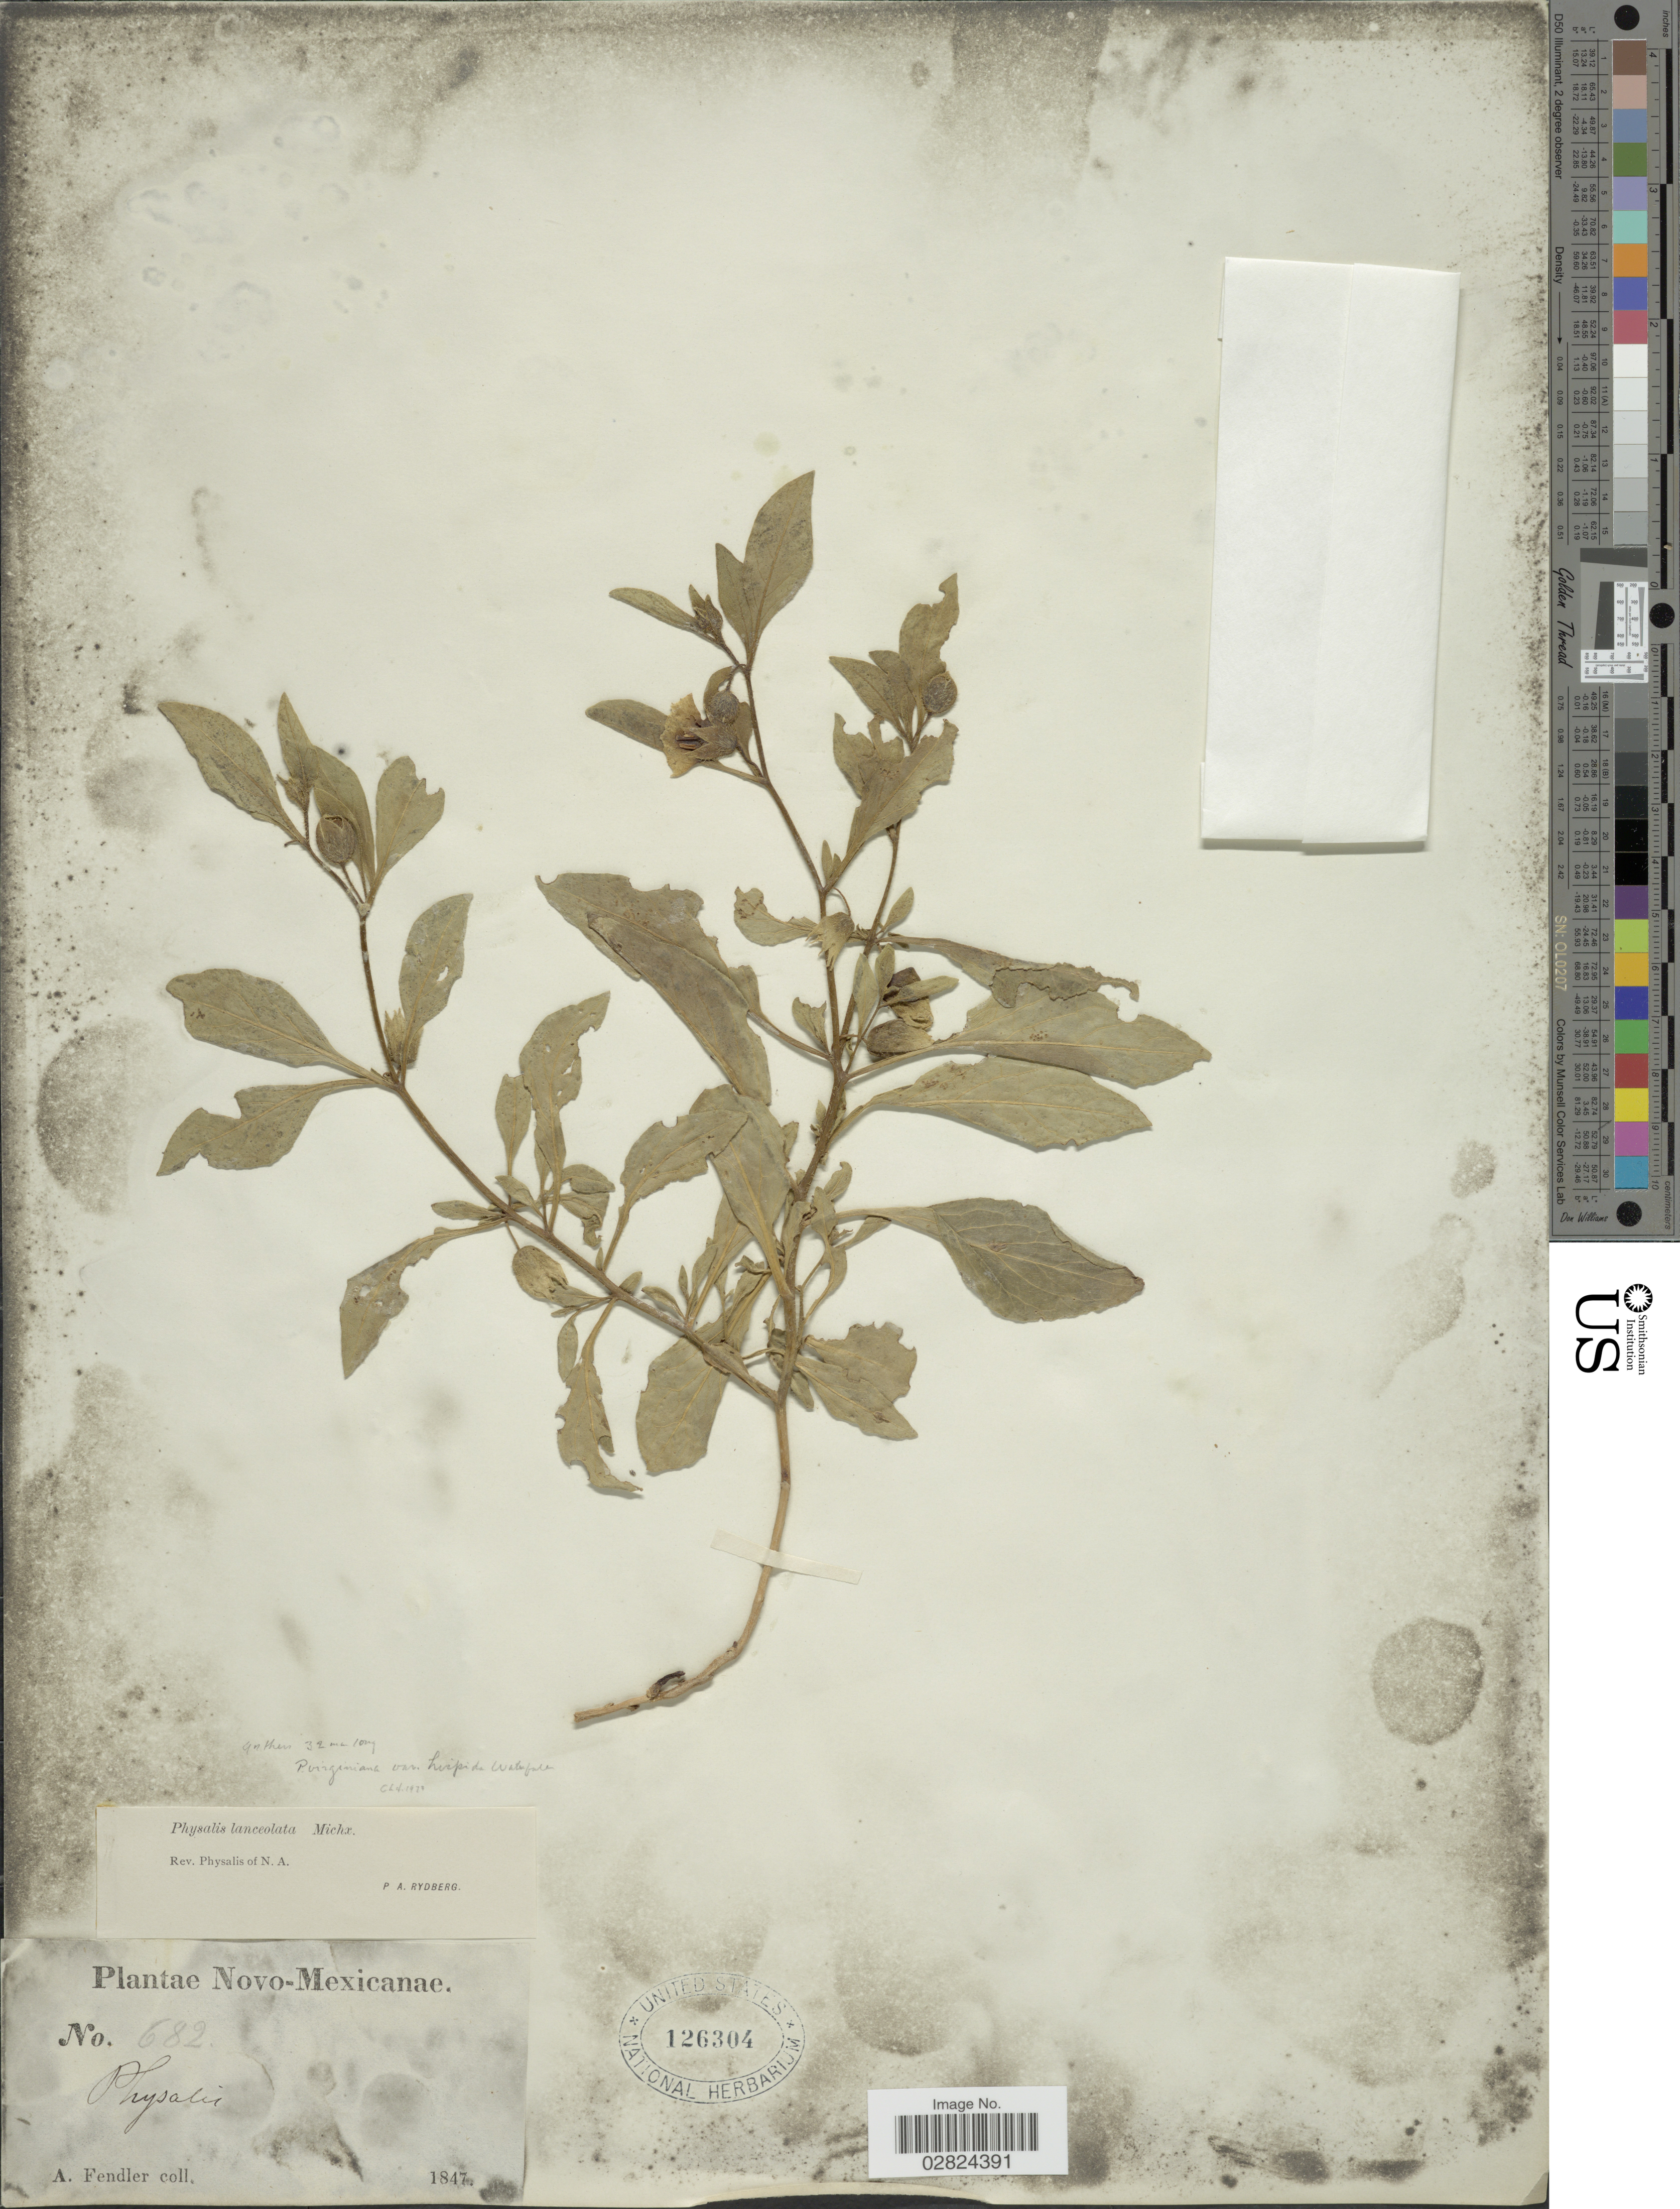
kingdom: Plantae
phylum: Tracheophyta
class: Magnoliopsida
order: Solanales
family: Solanaceae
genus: Physalis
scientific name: Physalis virginiana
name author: Mill.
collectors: A. Fendler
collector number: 682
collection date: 1847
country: United States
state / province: New Mexico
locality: Novo-Mexicanae.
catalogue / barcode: US 126304